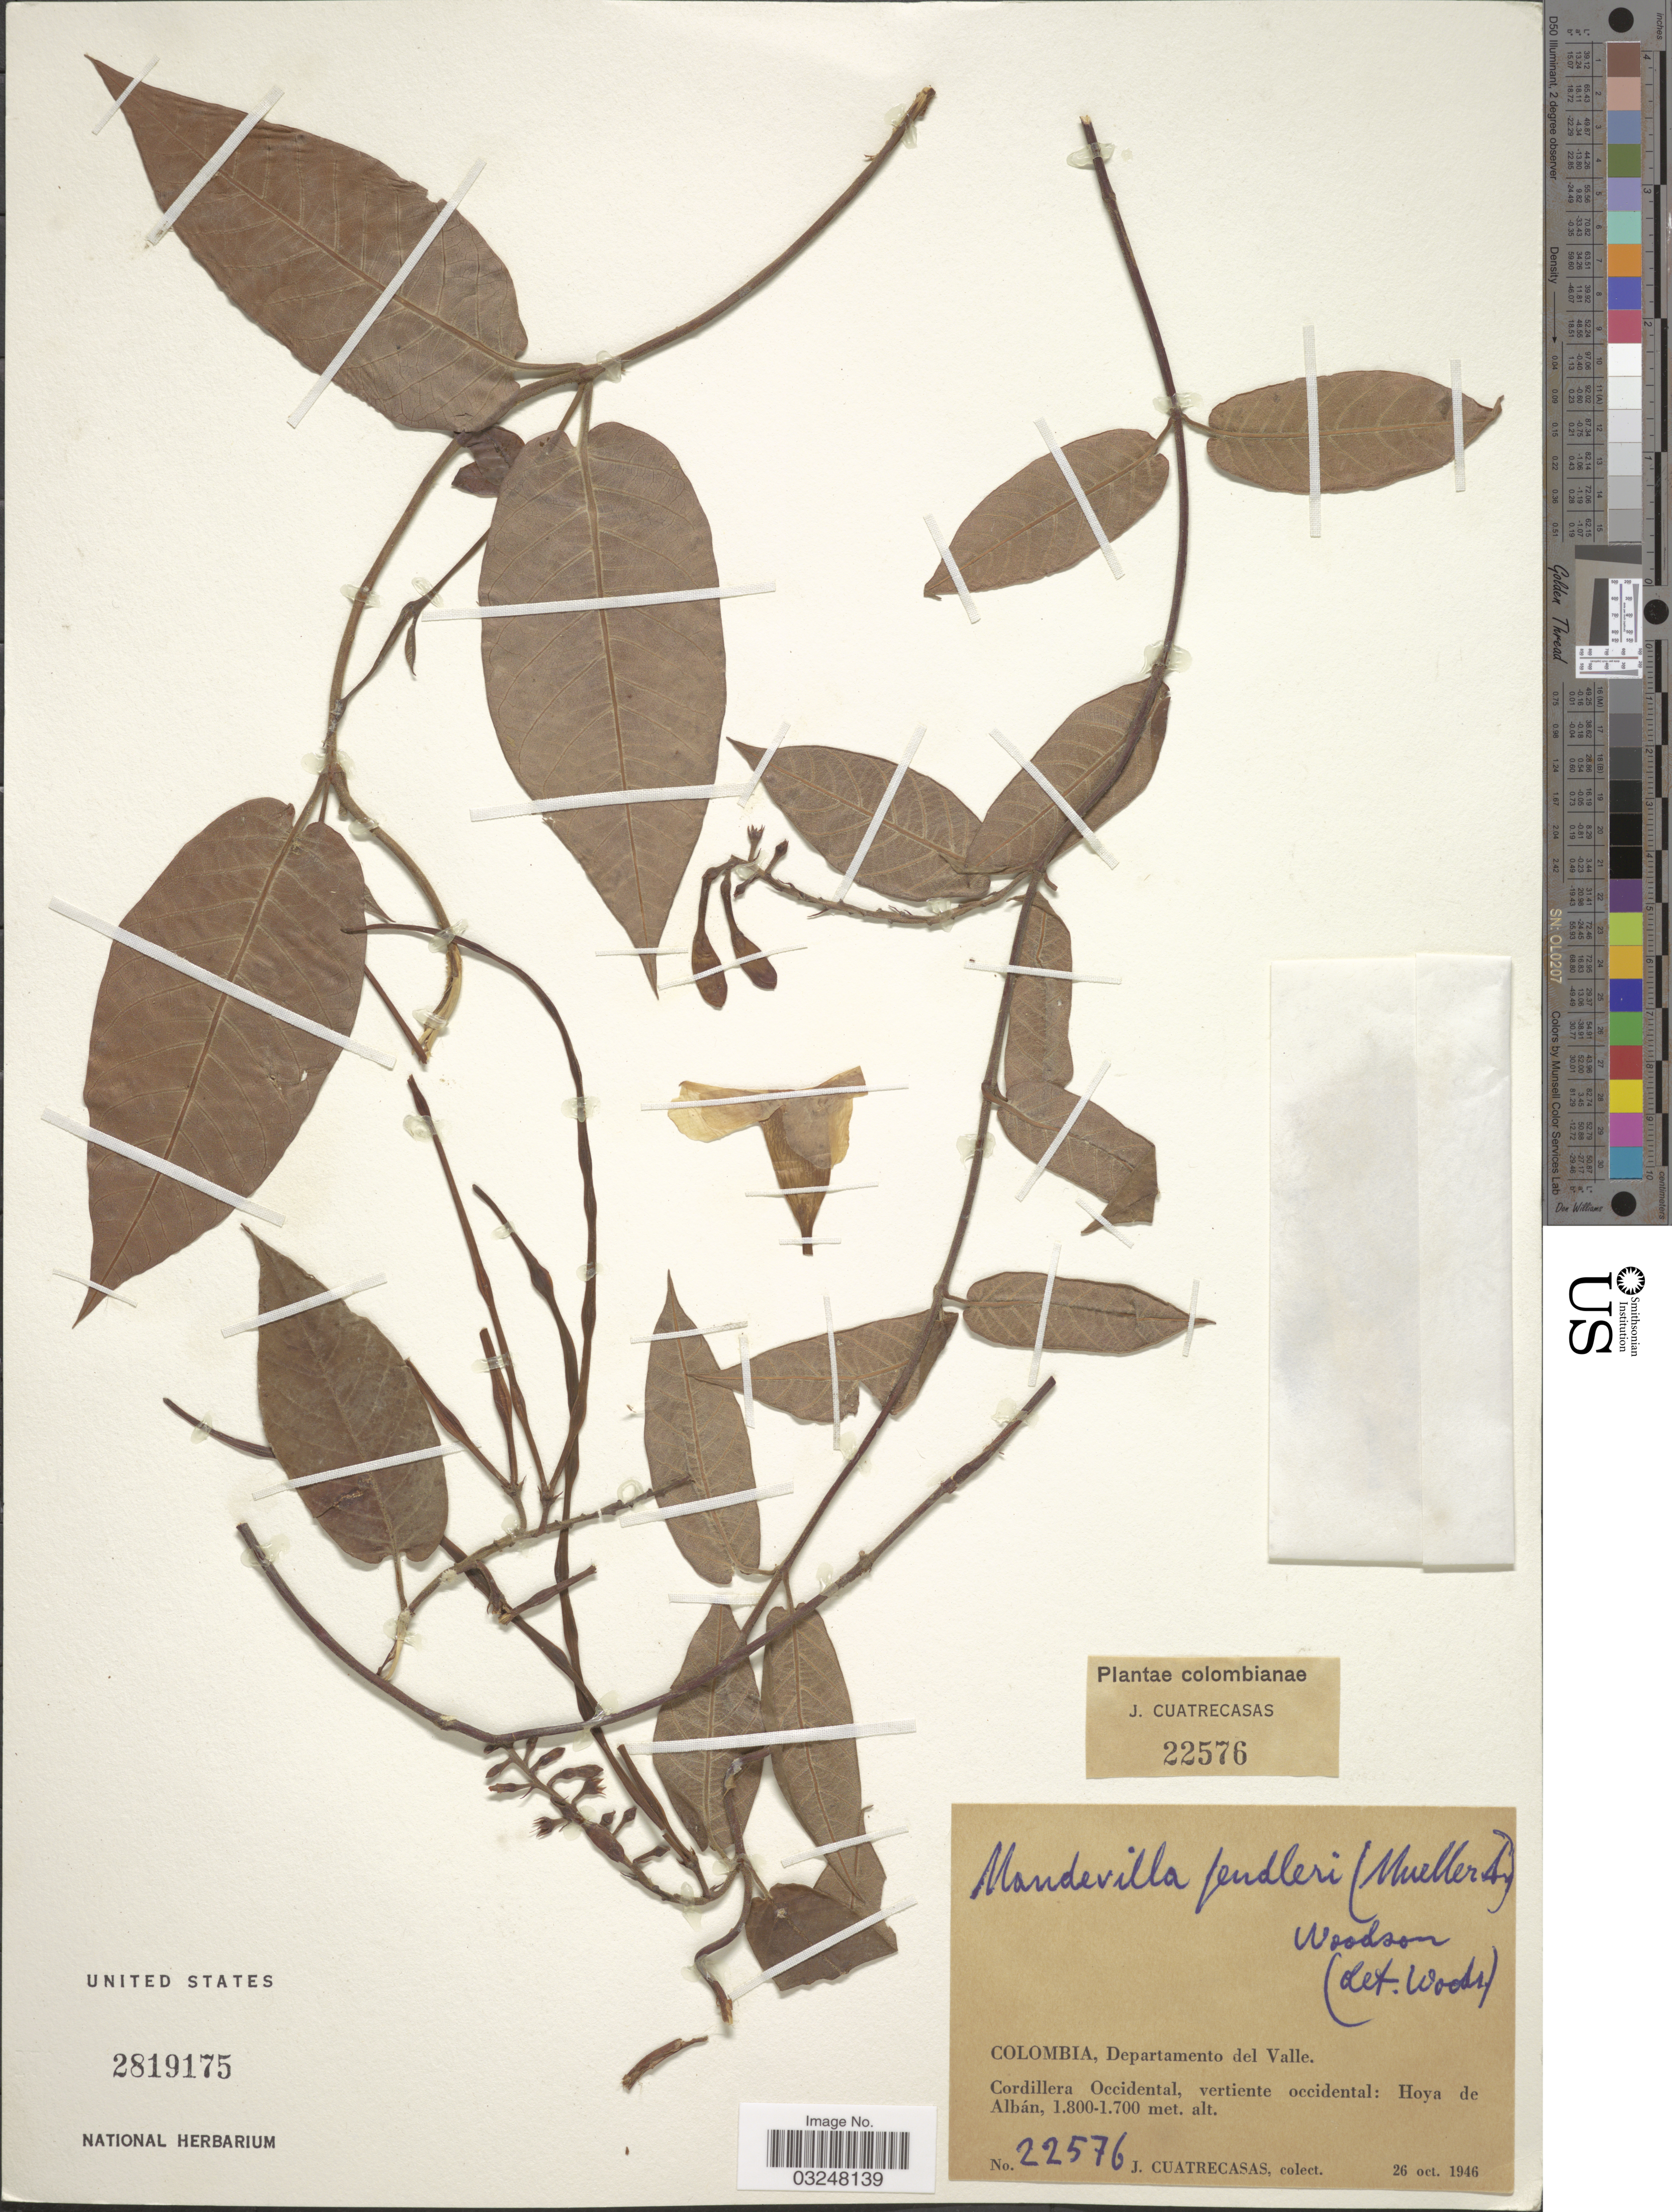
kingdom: Plantae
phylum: Tracheophyta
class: Magnoliopsida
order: Gentianales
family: Apocynaceae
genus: Mandevilla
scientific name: Mandevilla speciosa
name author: (Kunth) J.F. Morales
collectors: J. Cuatrecasas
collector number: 22576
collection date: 1946-10-26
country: Colombia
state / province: Valle del Cauca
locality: Departamento del Valle. Cordillera Occidental, vertiente occidental: Hoya de Albán.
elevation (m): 1700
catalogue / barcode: US 2819175